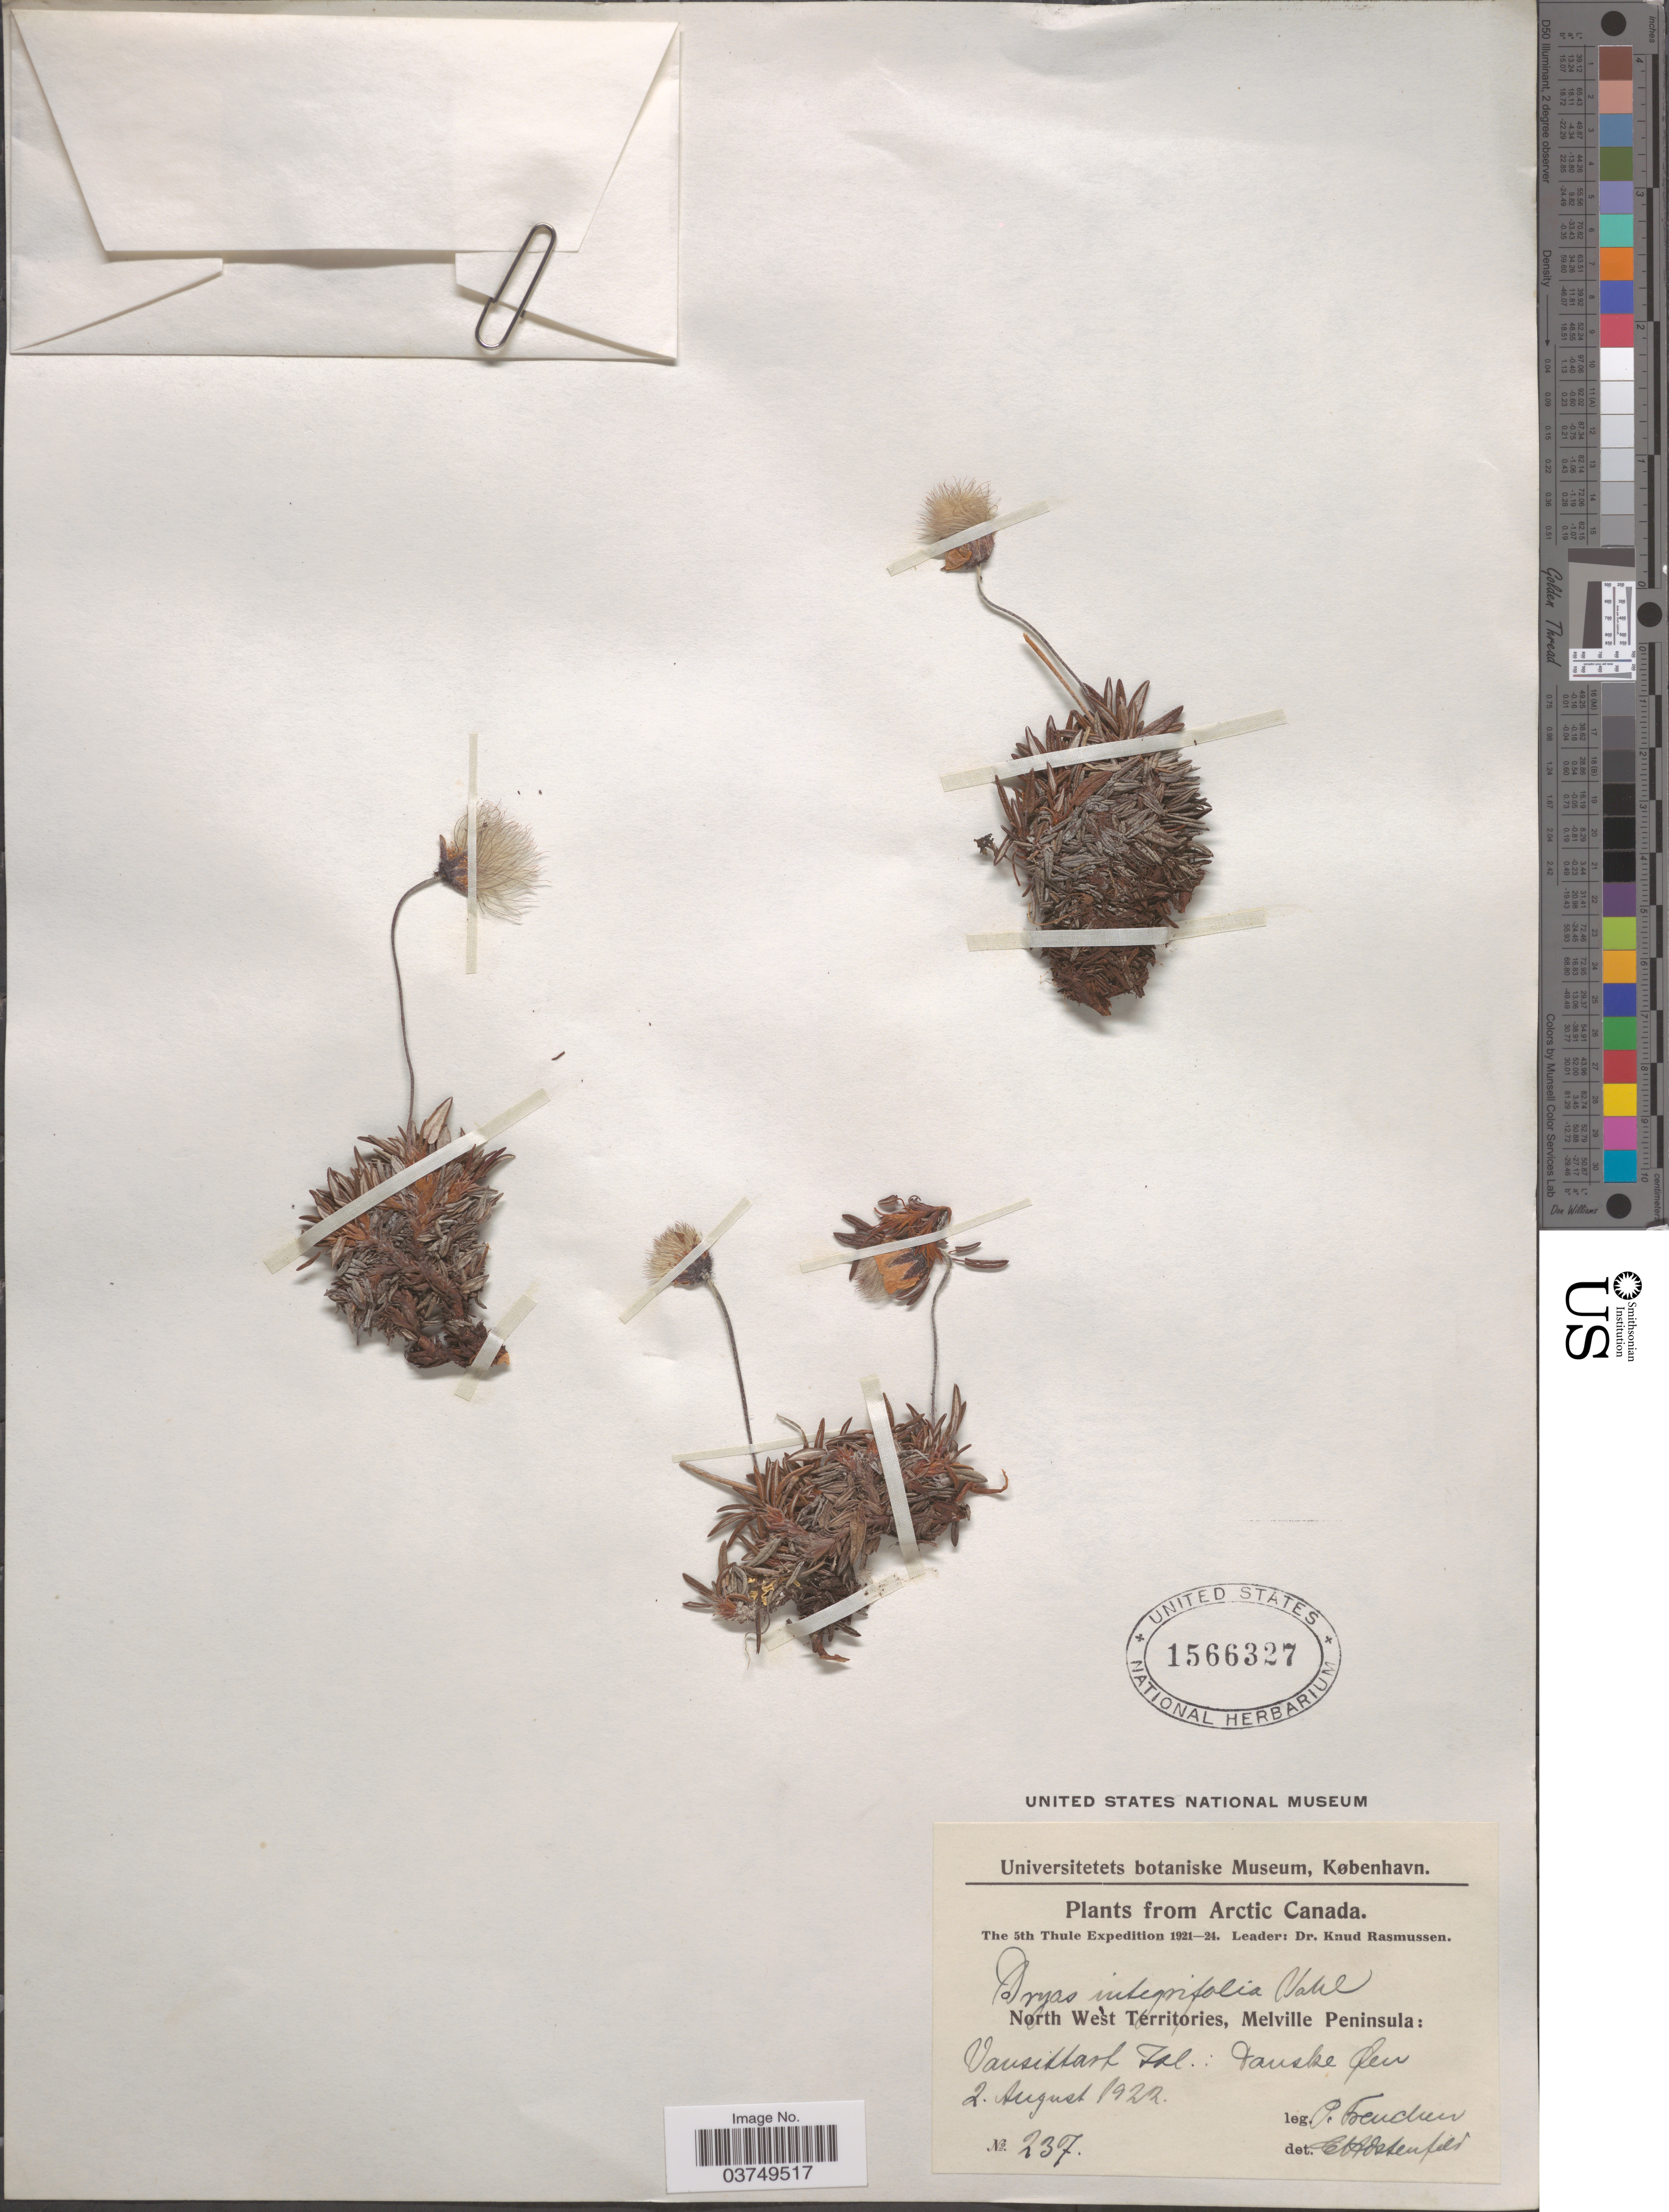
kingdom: Plantae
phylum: Tracheophyta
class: Magnoliopsida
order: Rosales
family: Rosaceae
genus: Dryas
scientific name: Dryas integrifolia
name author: Vahl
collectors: P. Freuchen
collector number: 237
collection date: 1922-08-02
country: Canada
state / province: Nunavut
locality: Arctic Canada. Melville Peninsula: Vansittart Isl.: Danske Oen.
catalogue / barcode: US 1566327